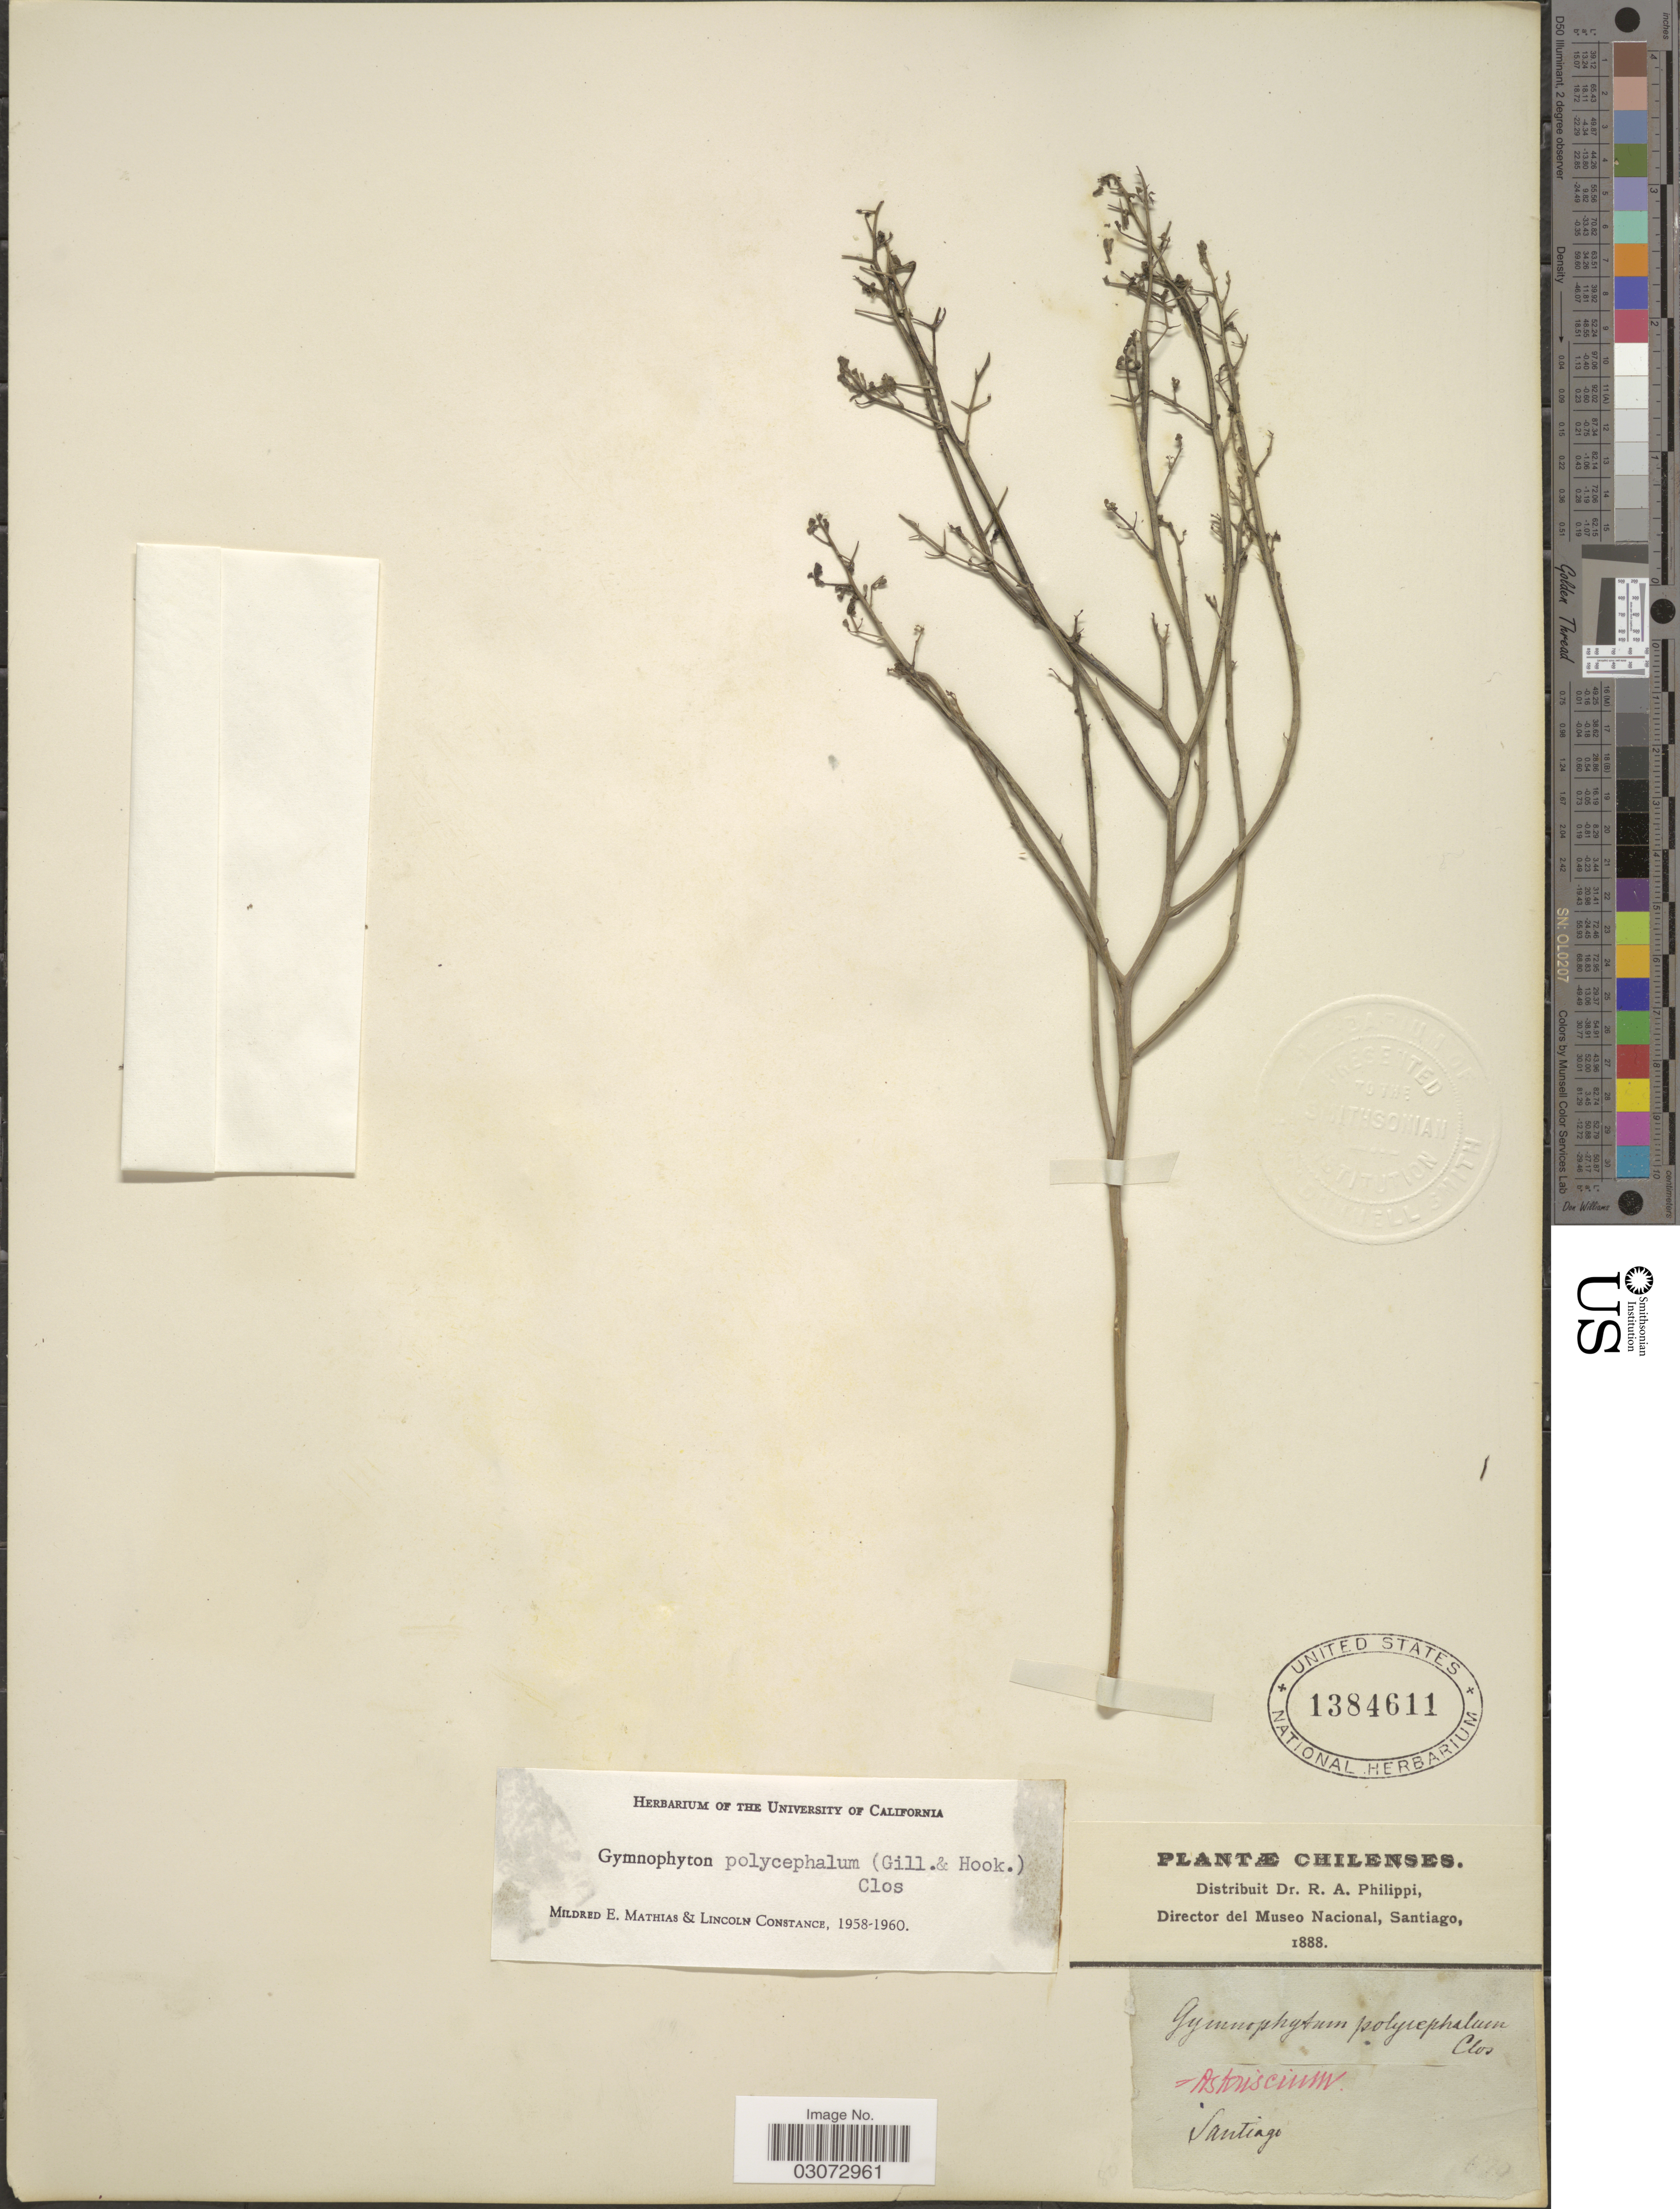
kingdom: Plantae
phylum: Tracheophyta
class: Magnoliopsida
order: Apiales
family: Apiaceae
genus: Gymnophyton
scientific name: Gymnophyton polycephalum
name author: Clos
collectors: R. A. Philippi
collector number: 670*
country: Chile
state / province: Región Metropolitana (RM)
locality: Chilenses. Santiago.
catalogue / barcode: US 1384611